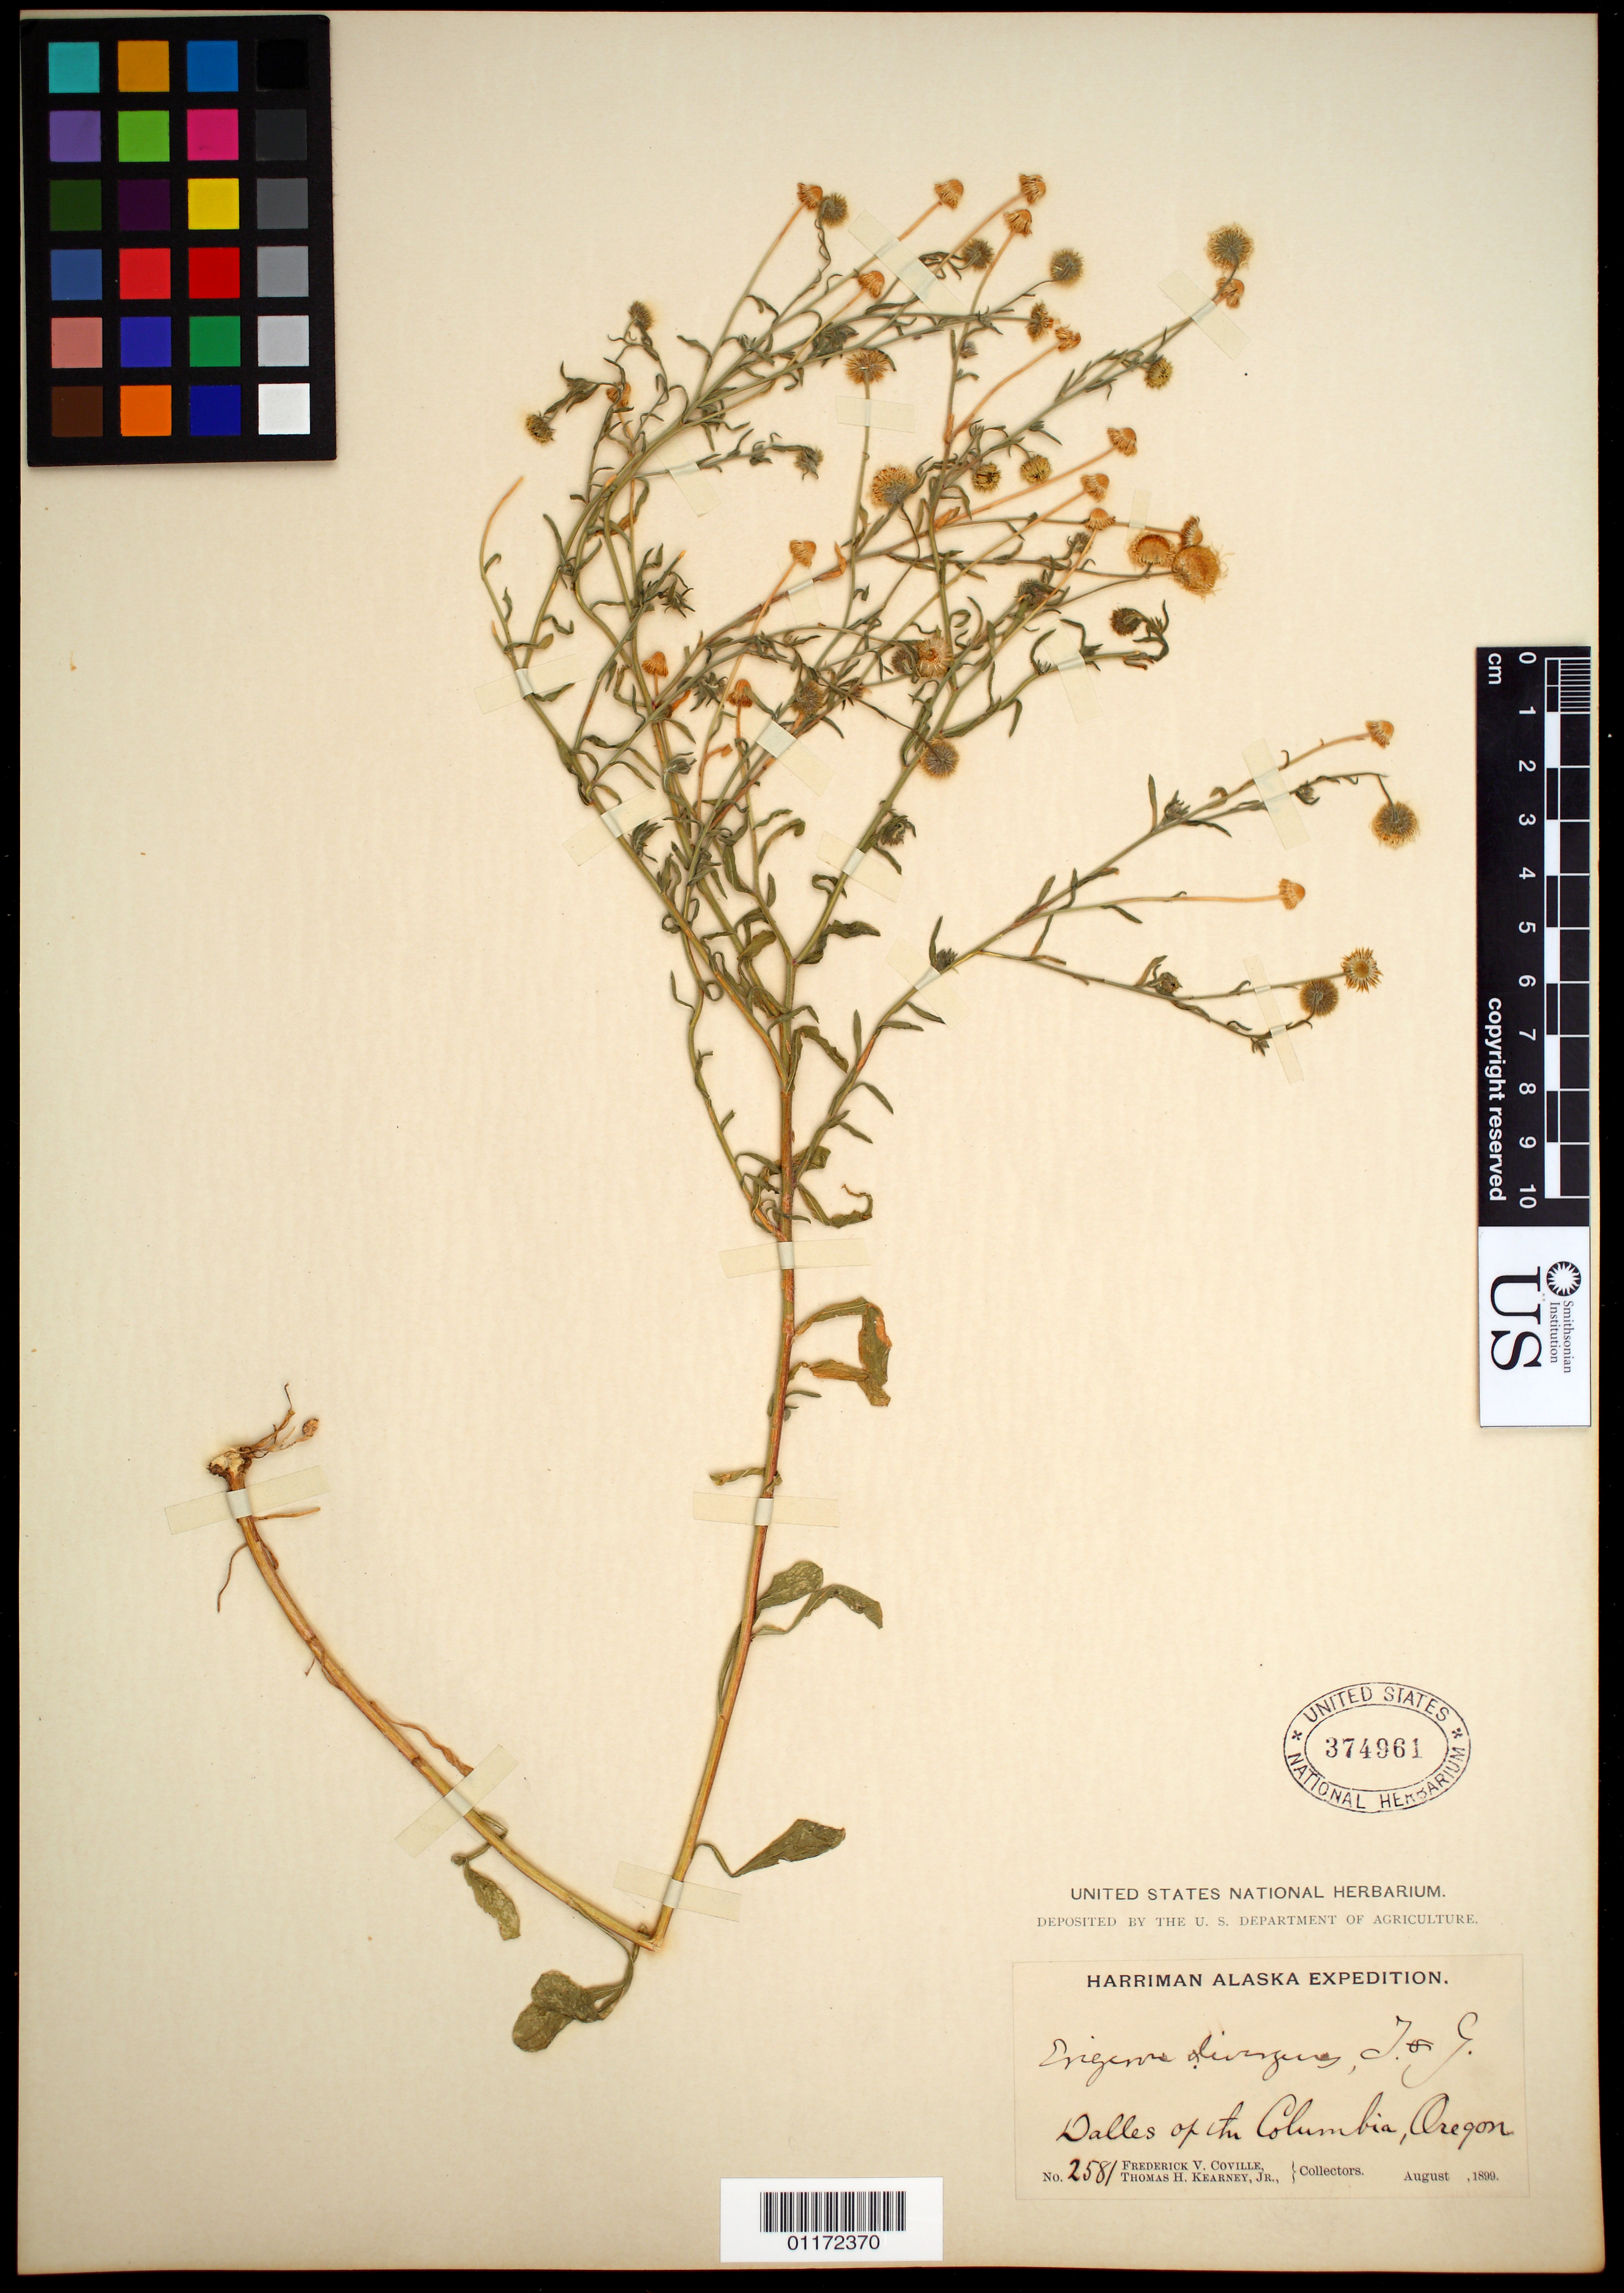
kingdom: Plantae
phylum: Tracheophyta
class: Magnoliopsida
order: Asterales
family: Asteraceae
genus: Erigeron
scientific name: Erigeron divergens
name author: Torr. & A. Gray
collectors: F. V. Coville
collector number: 2581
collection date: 1899-08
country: United States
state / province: Oregon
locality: Dalles of the Columbia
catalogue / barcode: US 374961